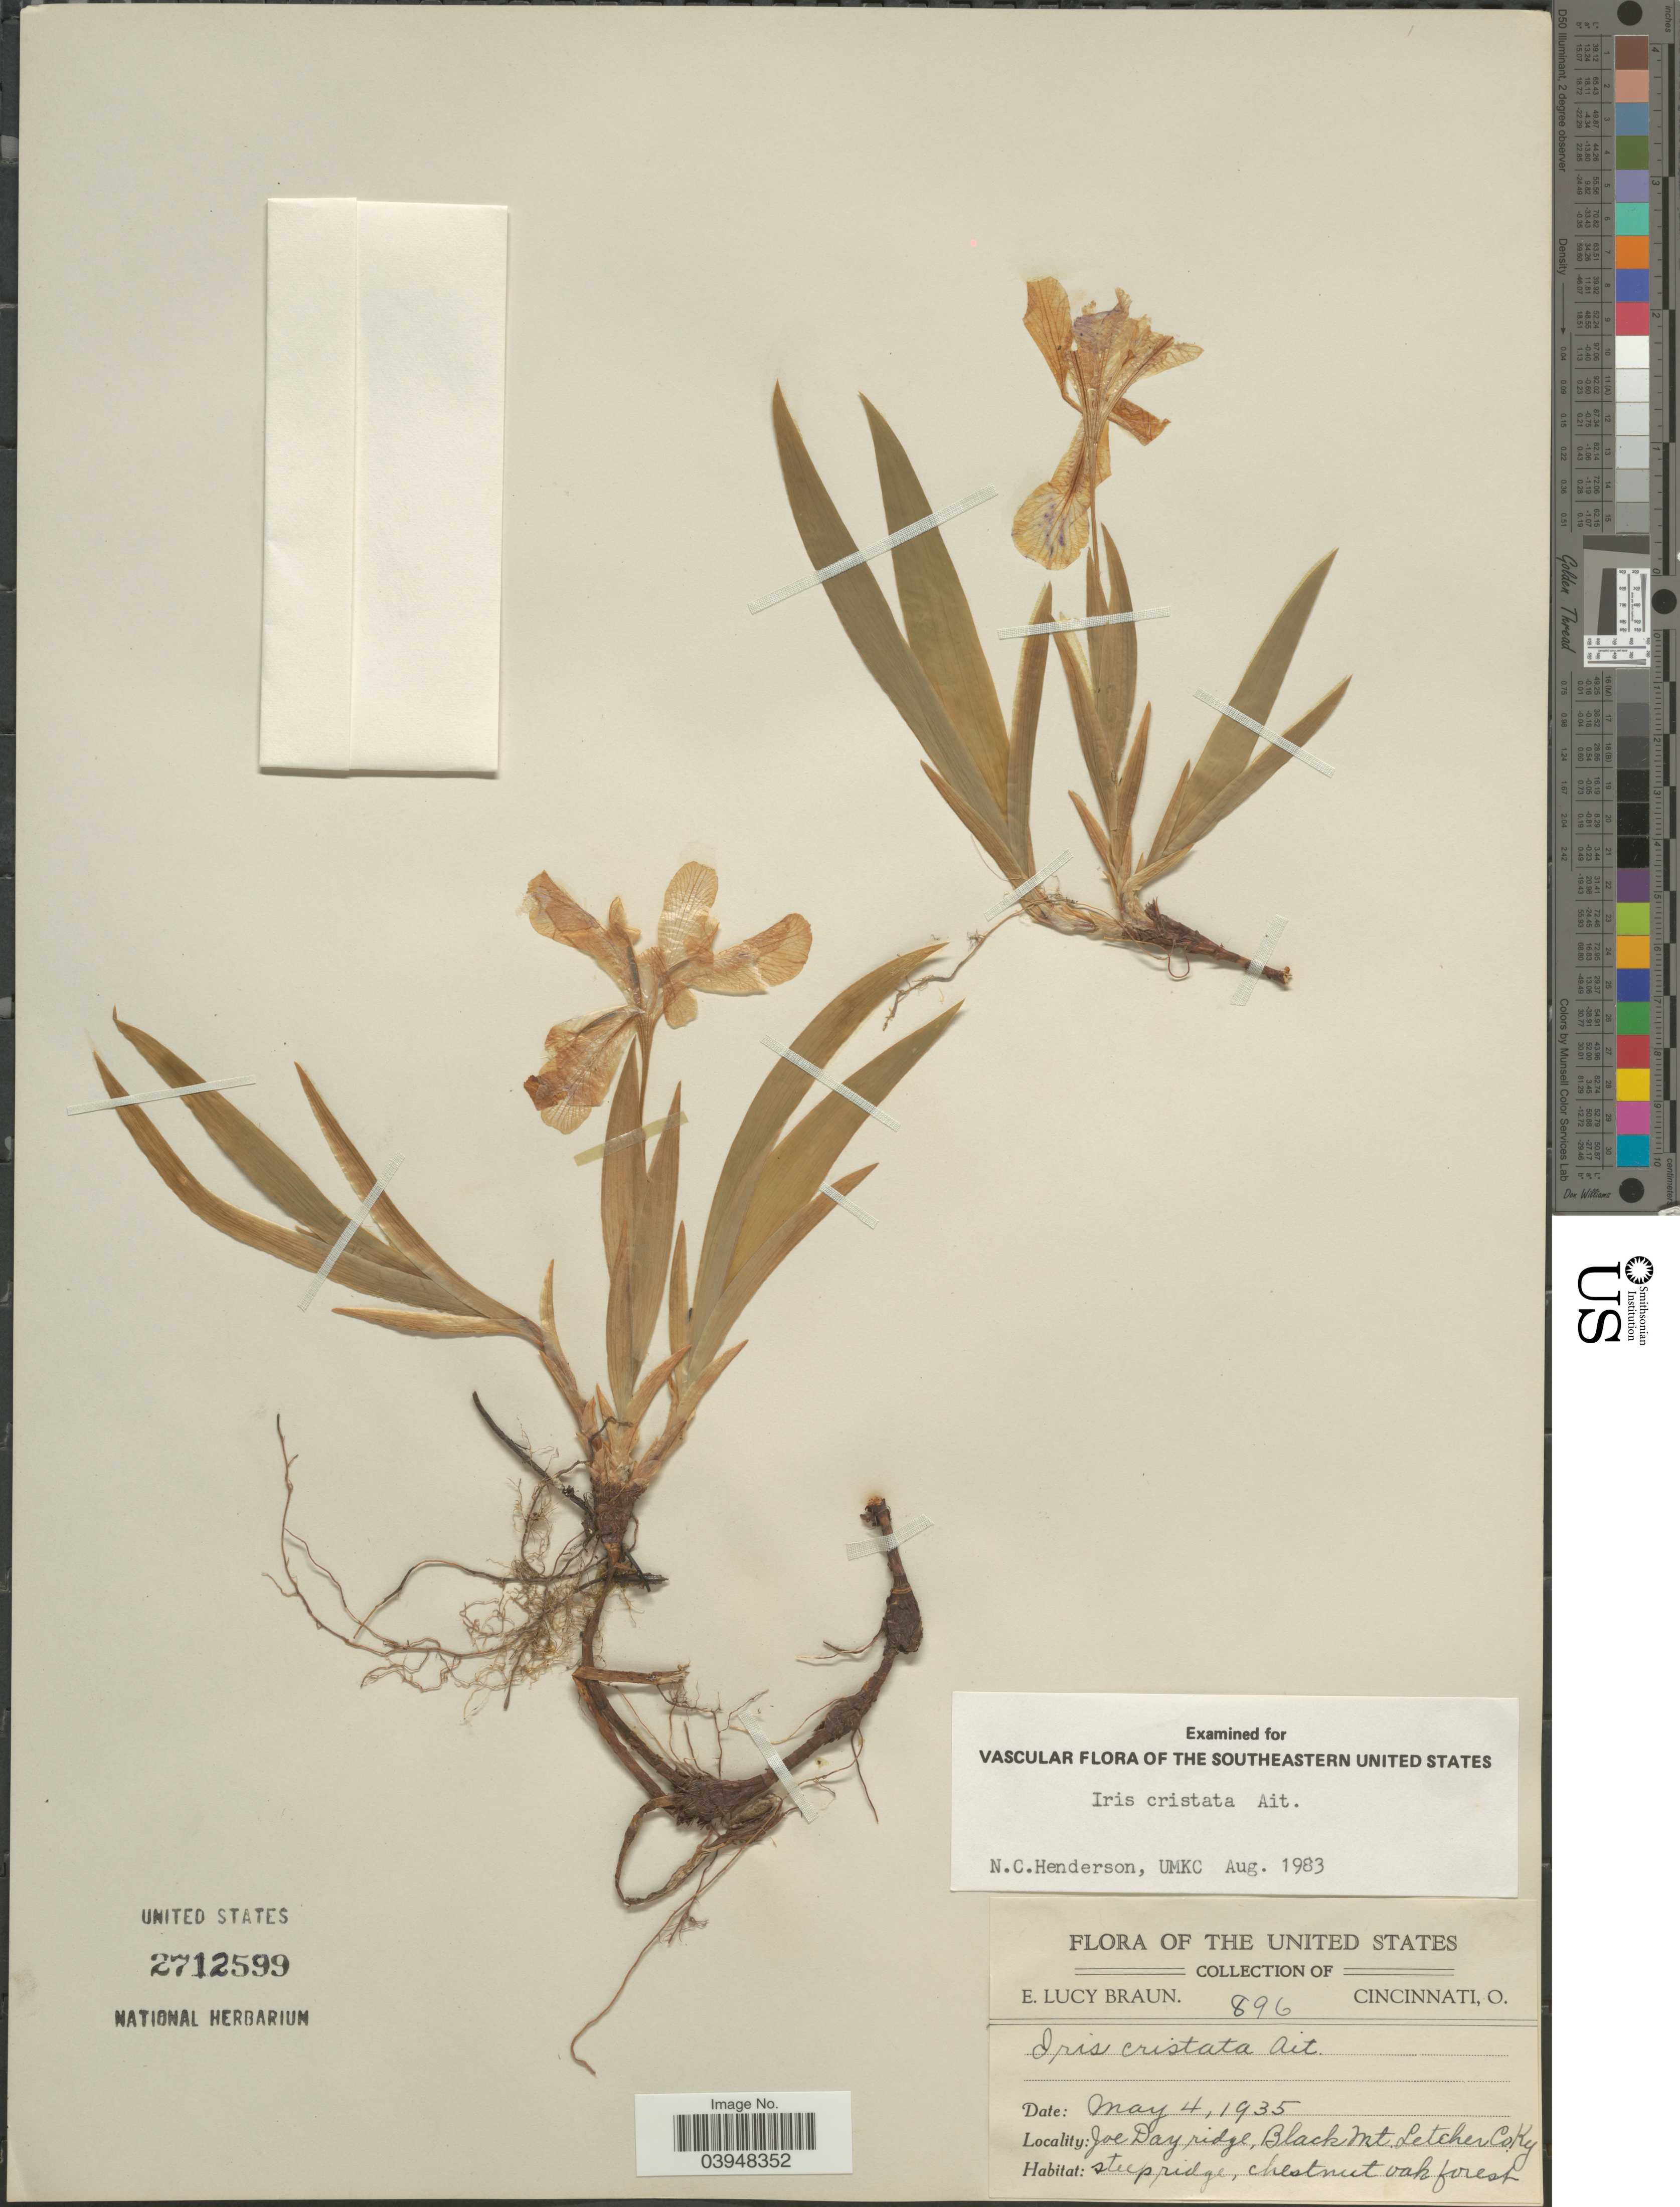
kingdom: Plantae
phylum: Tracheophyta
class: Liliopsida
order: Asparagales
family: Iridaceae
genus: Iris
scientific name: Iris cristata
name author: Aiton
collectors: E. L. Braun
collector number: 896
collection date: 1935-05-04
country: United States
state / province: Kentucky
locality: Joe Day ridge, Black Mt. Letcher Co.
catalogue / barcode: US 2712599